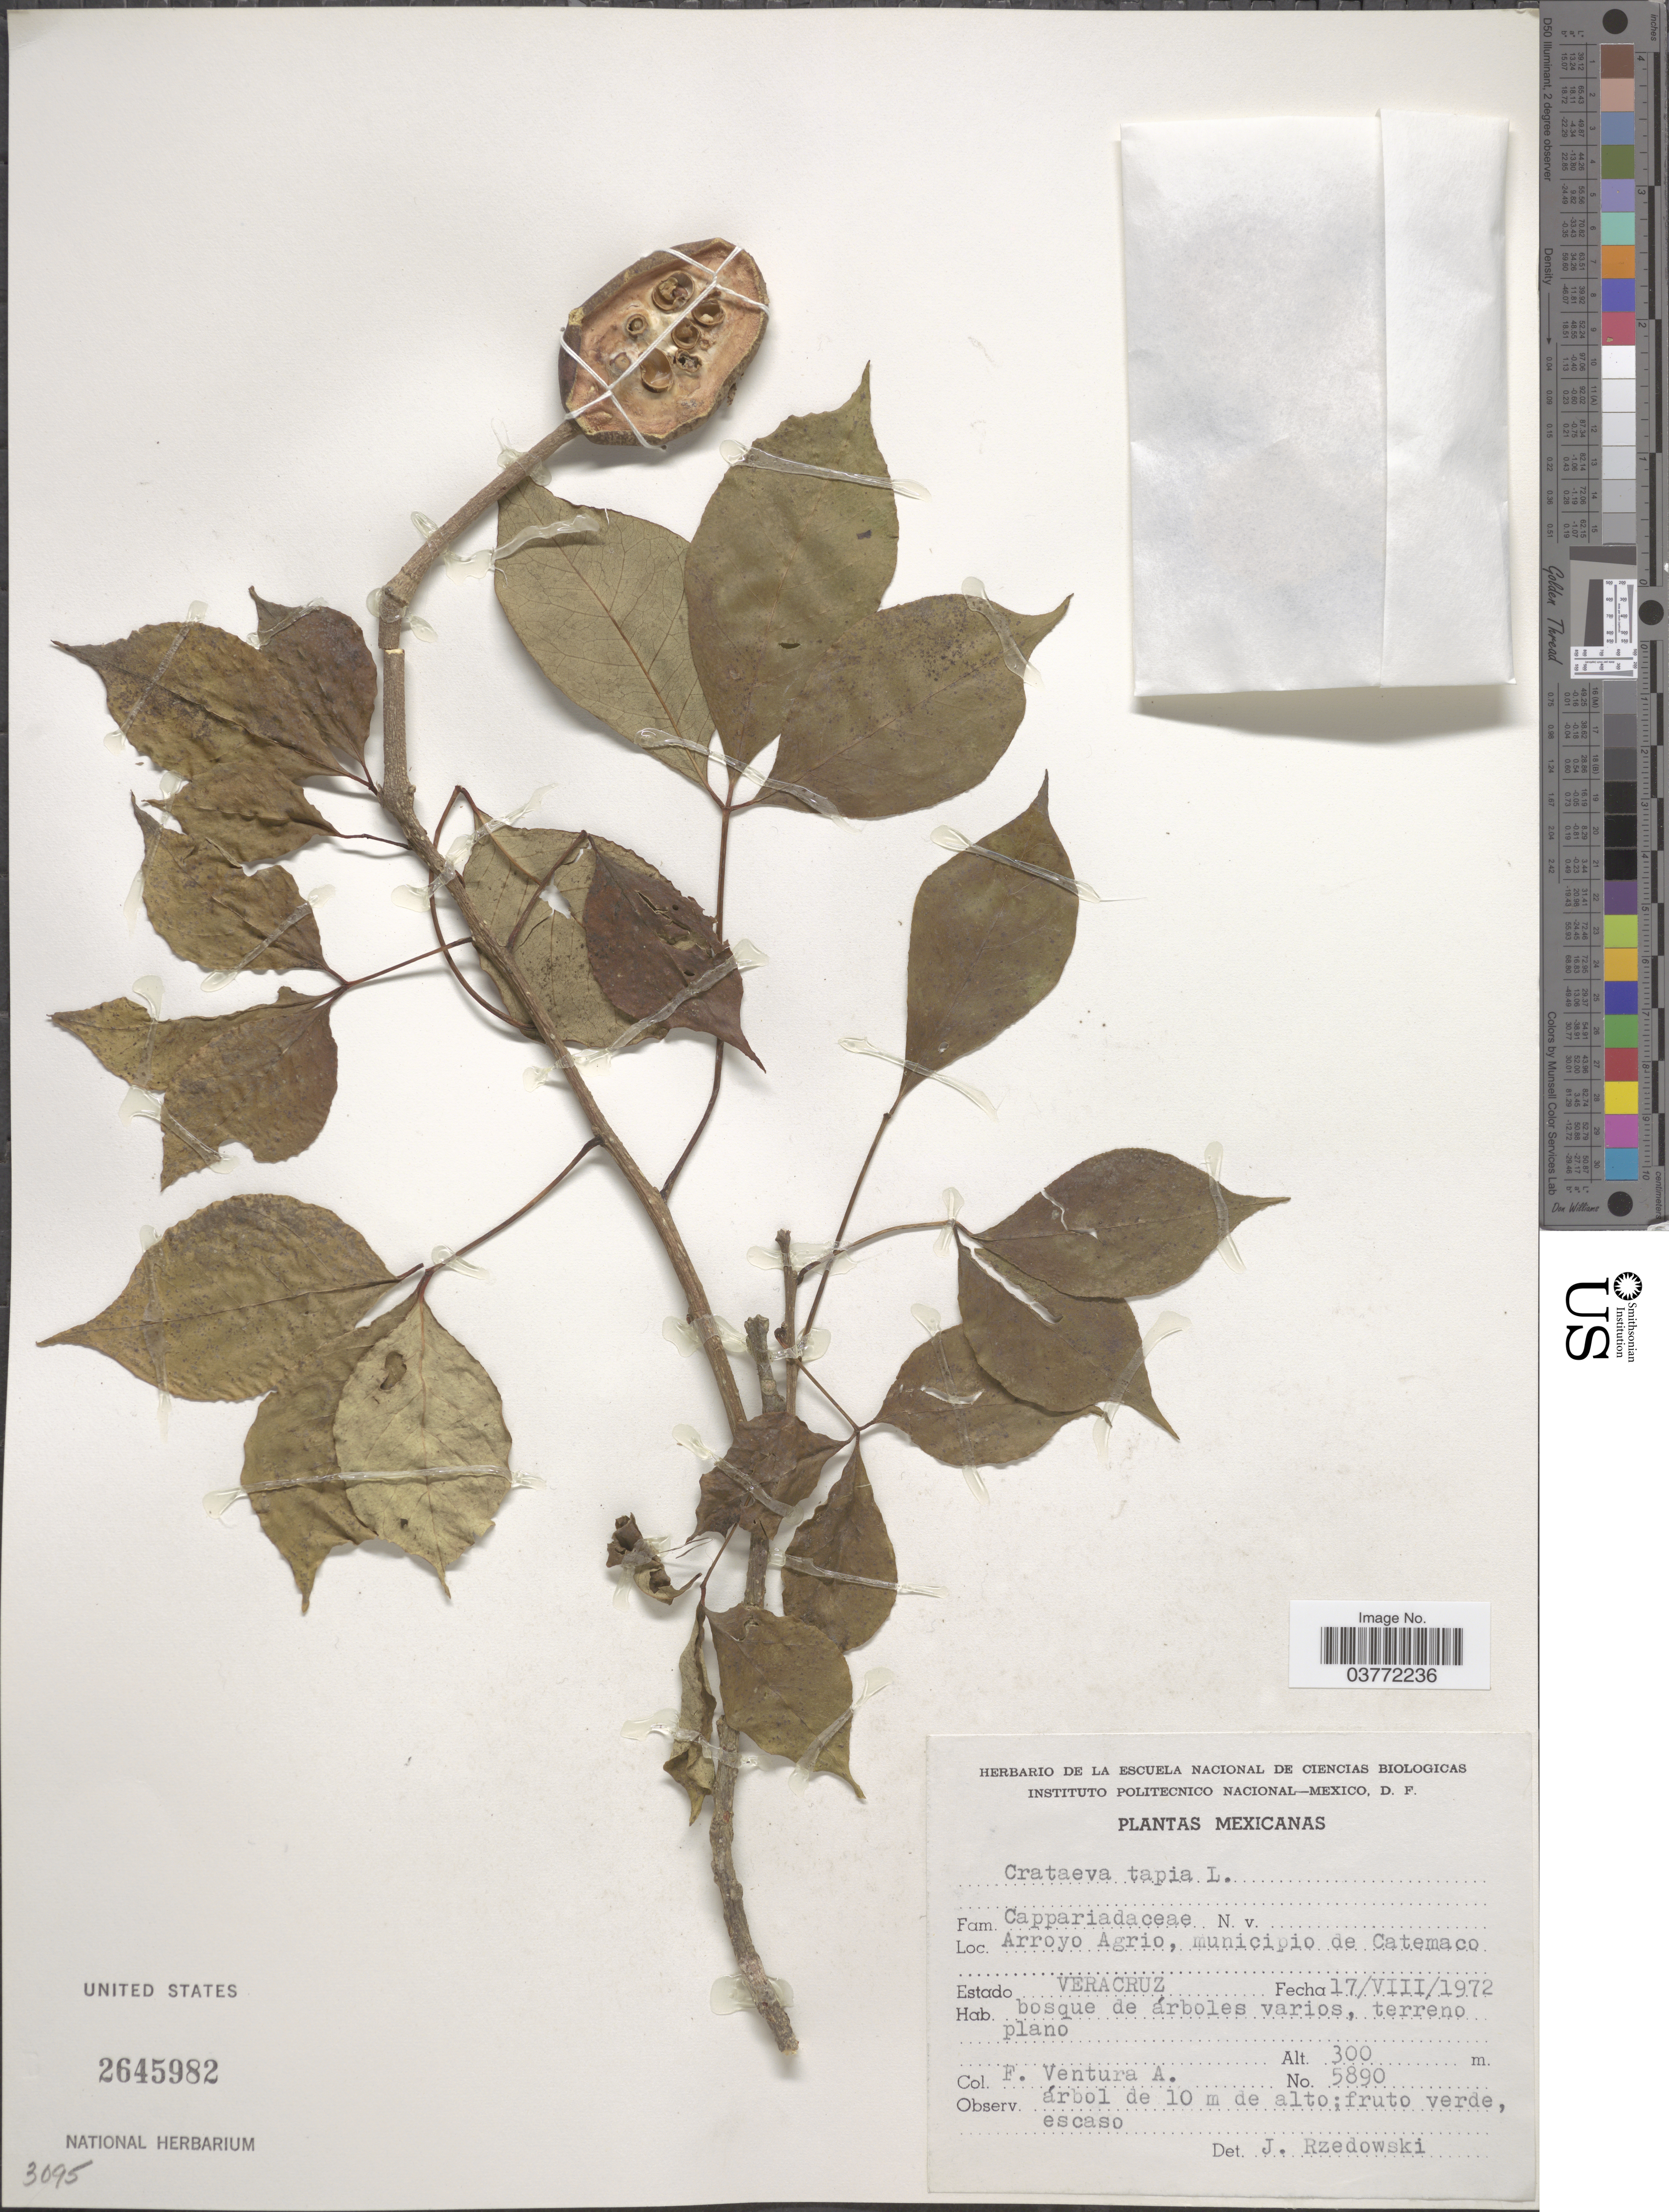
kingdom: Plantae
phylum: Tracheophyta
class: Magnoliopsida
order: Brassicales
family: Capparaceae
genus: Crateva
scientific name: Crateva tapia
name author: L.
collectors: F. Ventura A.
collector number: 5890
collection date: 1972-08-17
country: Mexico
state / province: Veracruz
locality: Arroyo Agrio, municipio de Catemaco. Estado Veracruz.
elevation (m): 300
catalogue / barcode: US 2645982